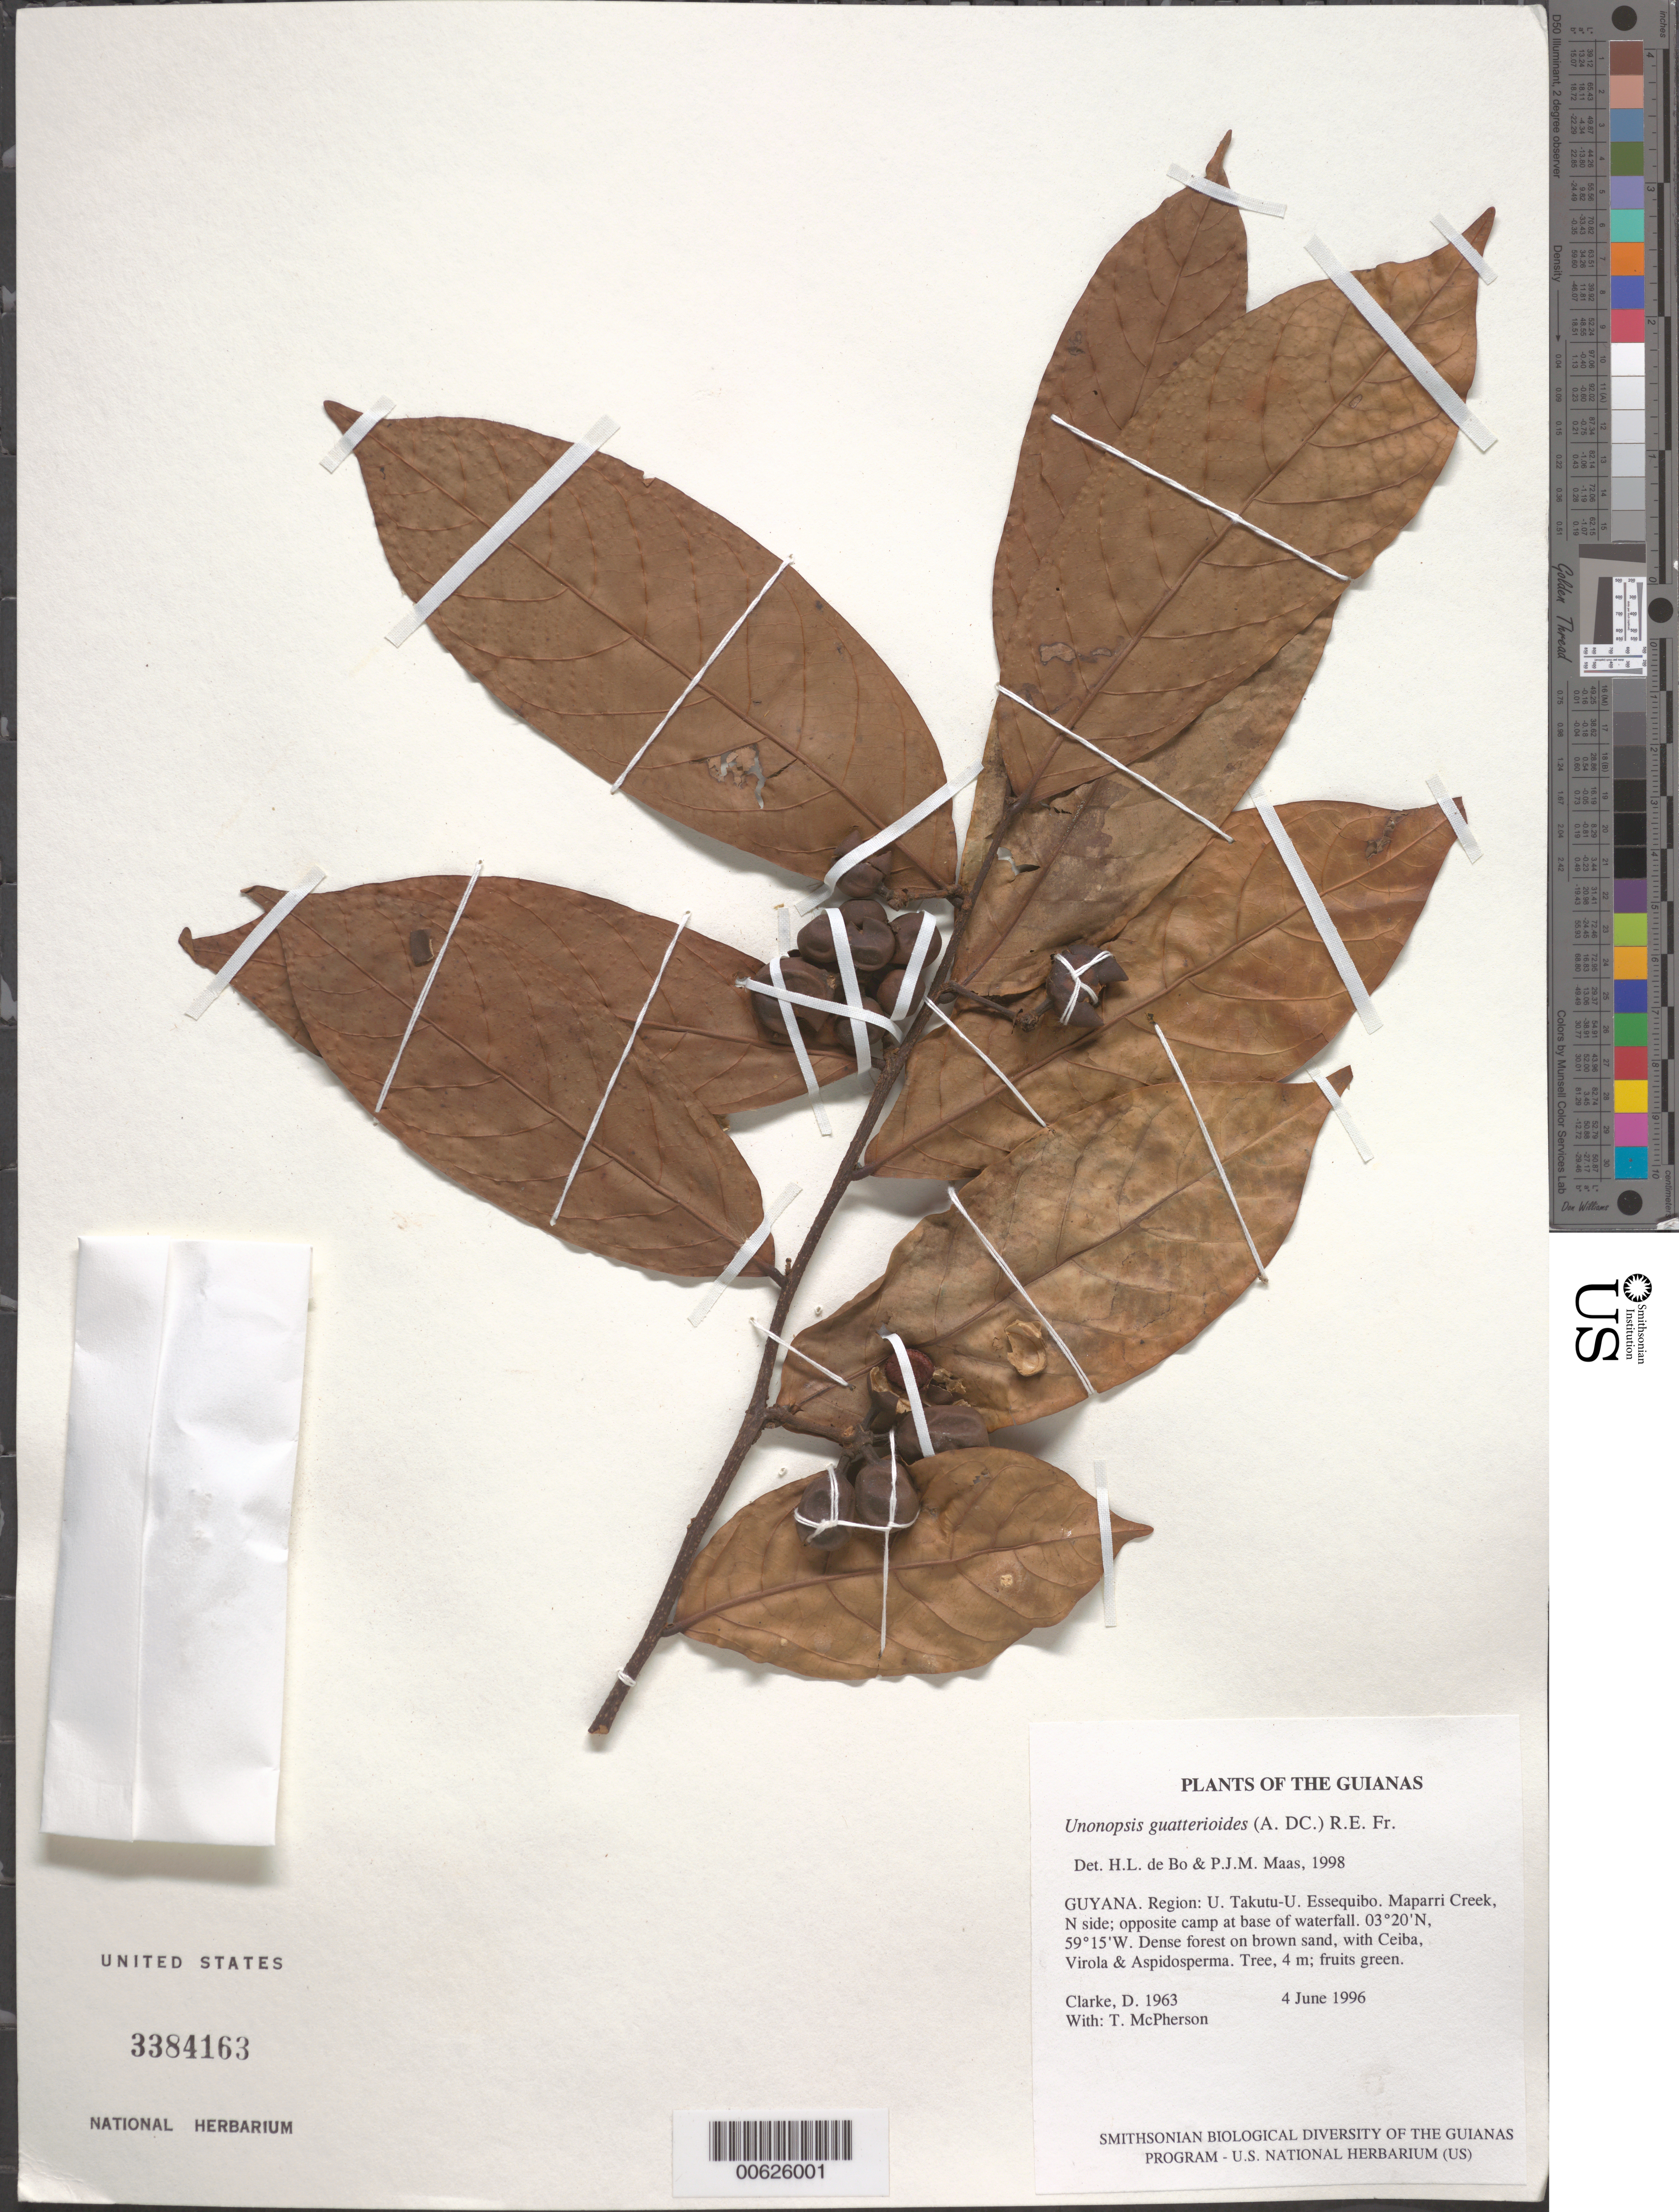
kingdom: Plantae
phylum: Tracheophyta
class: Magnoliopsida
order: Magnoliales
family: Annonaceae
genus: Unonopsis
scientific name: Unonopsis guatterioides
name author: (A. DC.) R.E. Fr.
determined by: de Boo, H. L.; Maas, P. J.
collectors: H. D. Clarke & T. McPherson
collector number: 1963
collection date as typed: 5 June 1996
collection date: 1996-06-05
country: Guyana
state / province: U. Takutu-U. Essequibo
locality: Maparri Creek, N side; opposite camp at base of waterfall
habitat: Streamside vegetation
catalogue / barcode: US 3384163